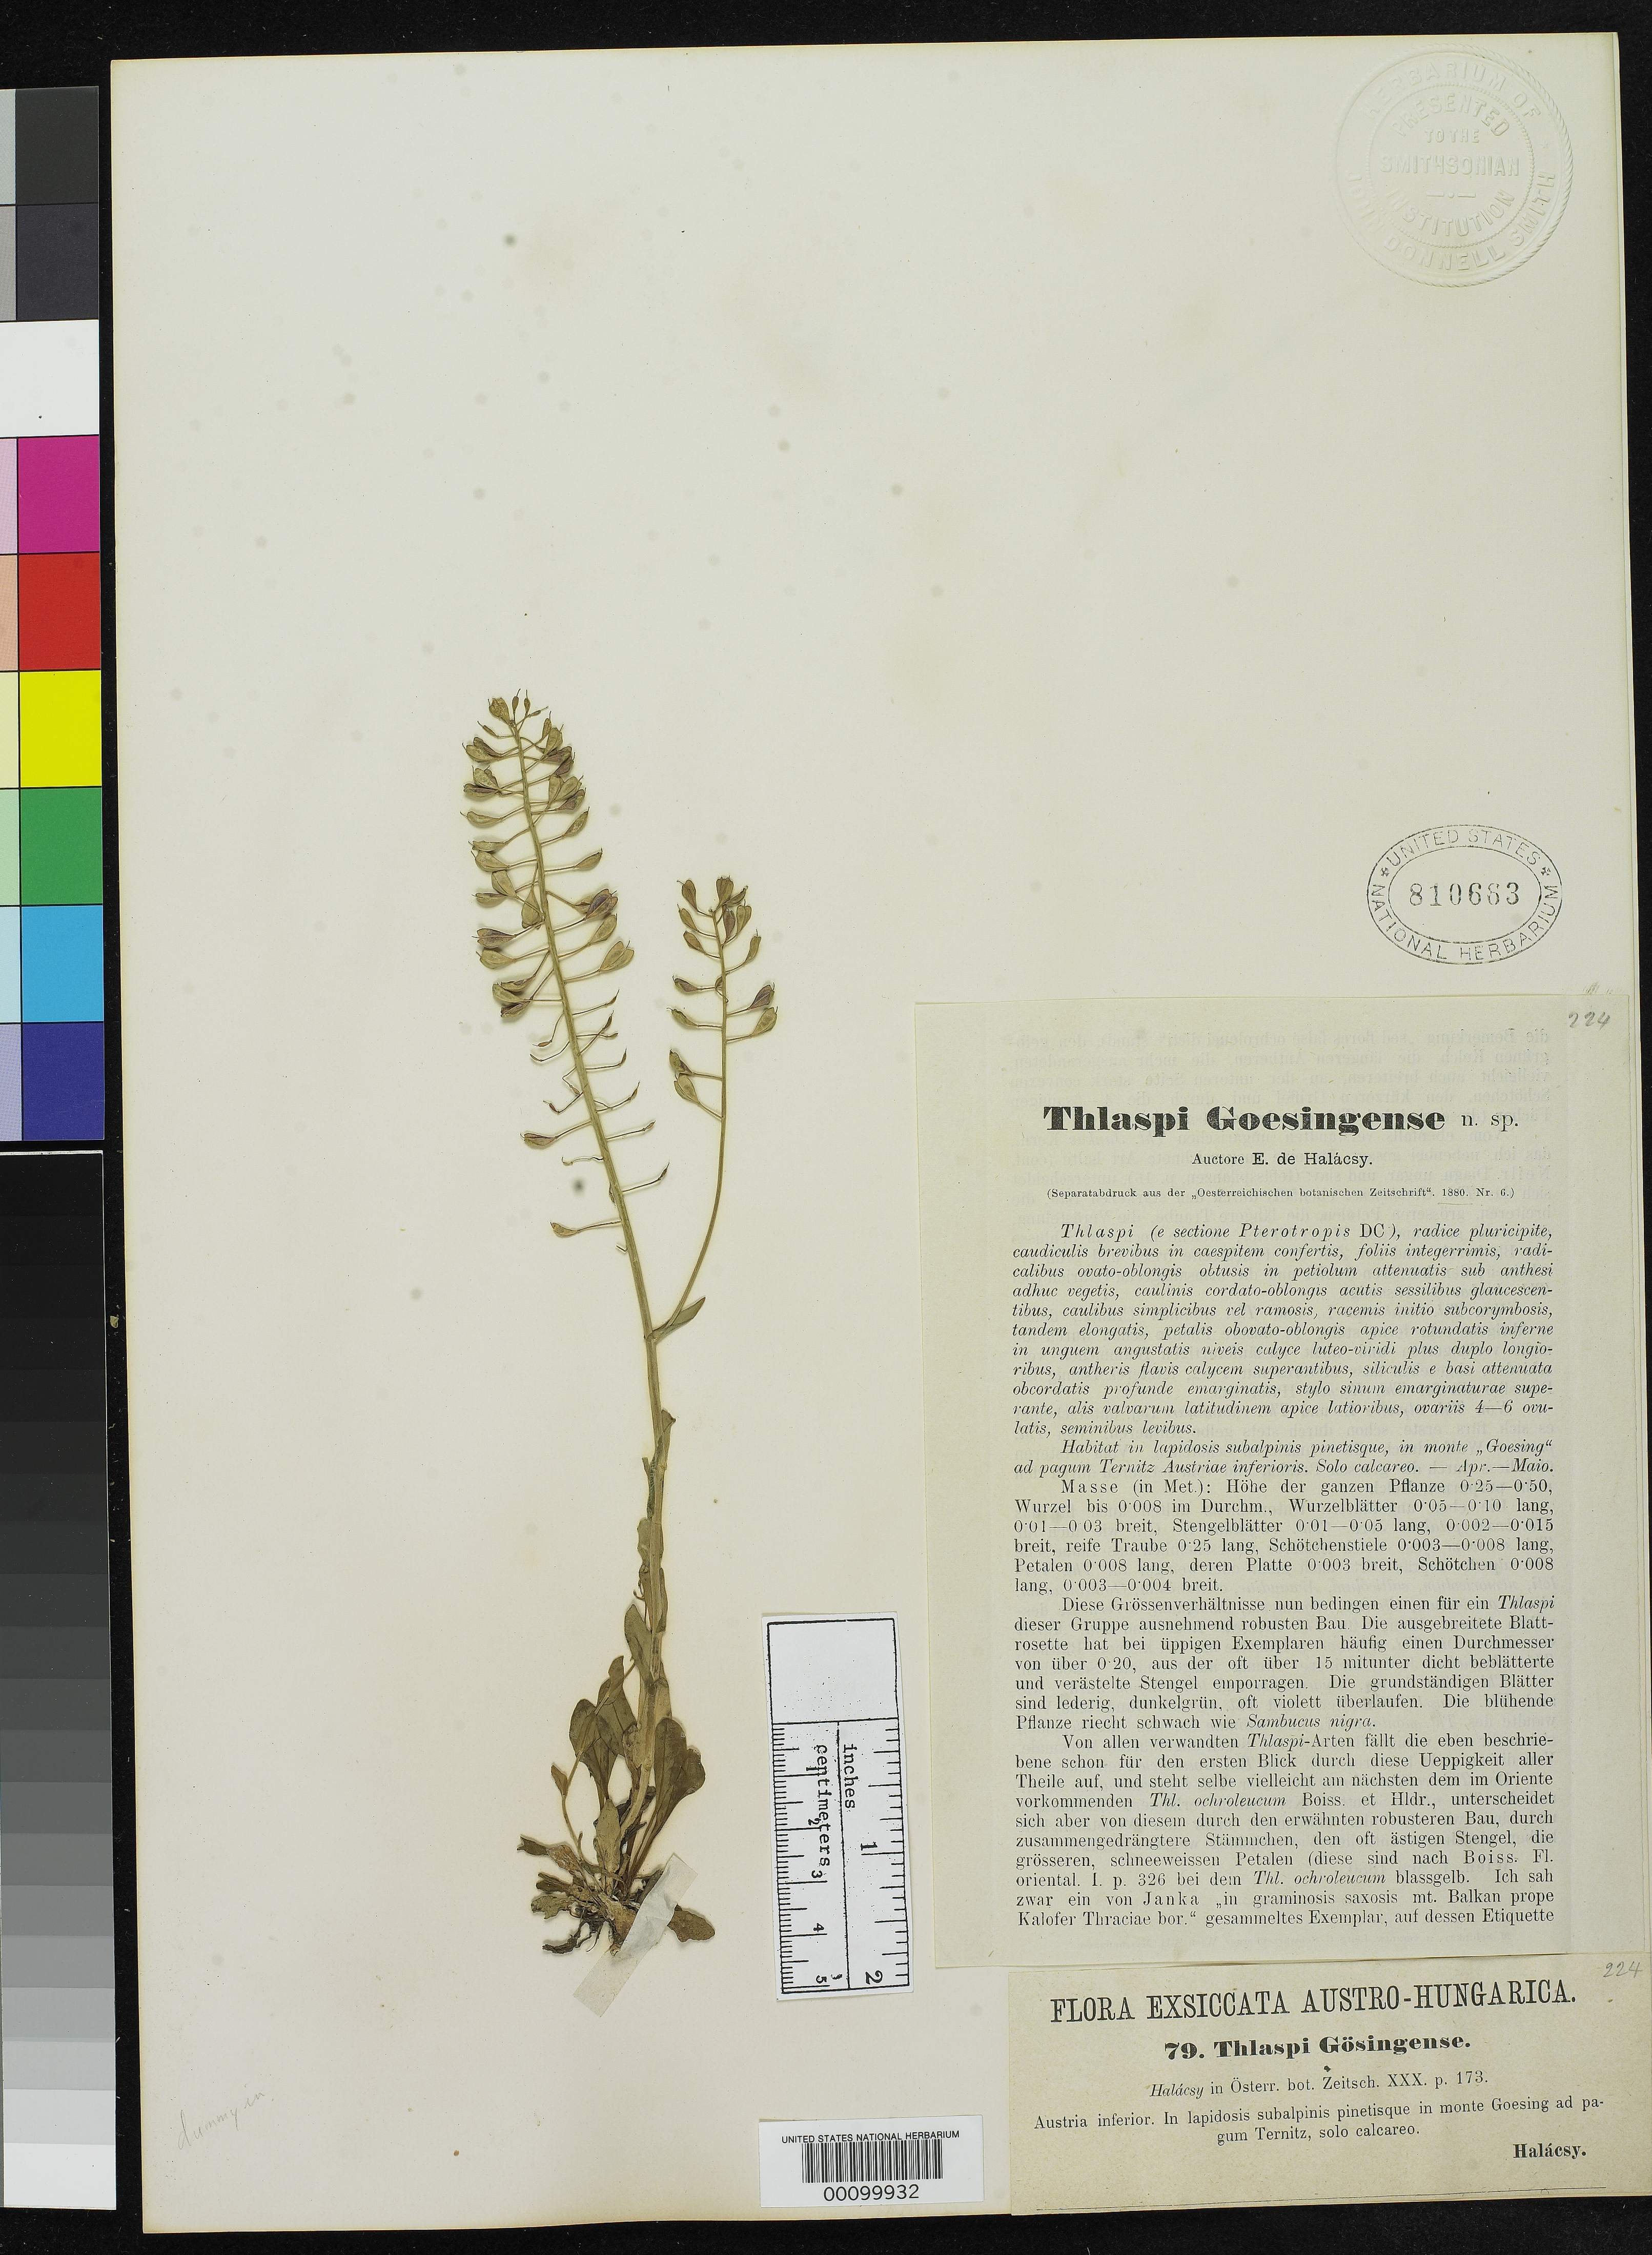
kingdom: Plantae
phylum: Tracheophyta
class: Magnoliopsida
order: Brassicales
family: Brassicaceae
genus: Thlaspi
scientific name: Thlaspi goesingense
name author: Halácsy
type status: Isotype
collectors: E. von Halácsy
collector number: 79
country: Austria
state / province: Niederosterreich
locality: Vicinity of Ternitz, Mount Goesing.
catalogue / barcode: US 810663